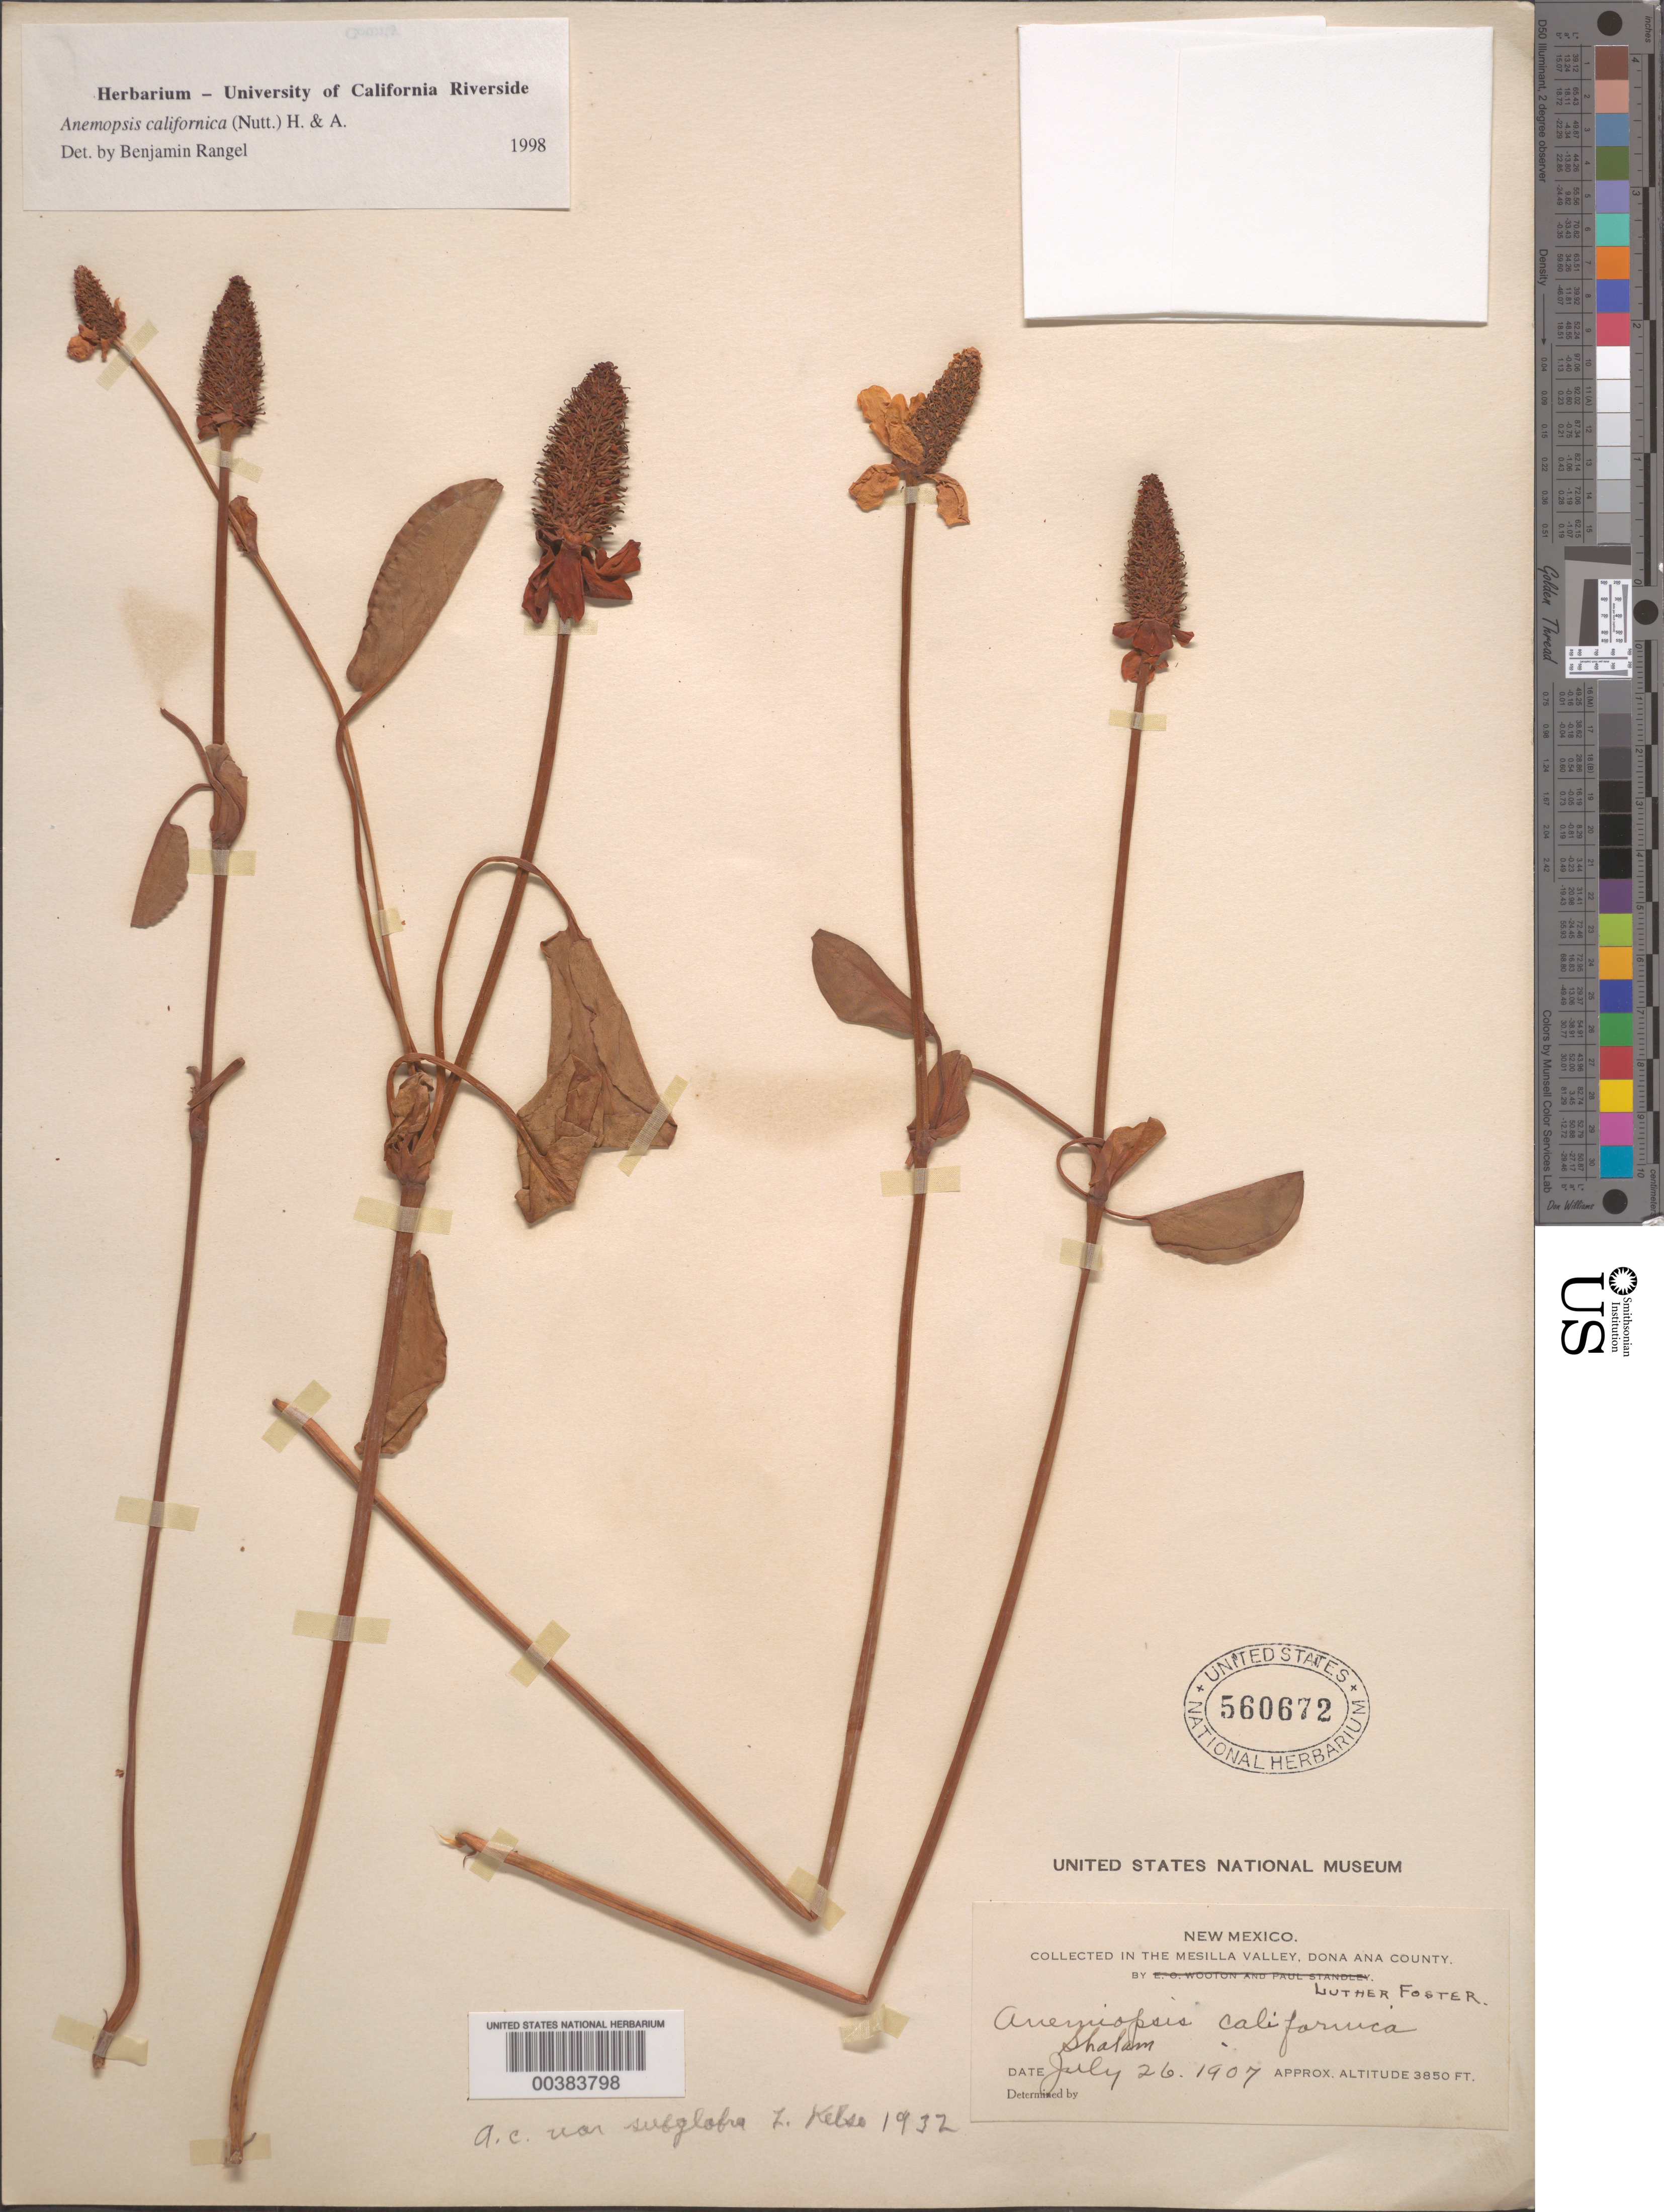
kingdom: Plantae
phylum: Tracheophyta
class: Magnoliopsida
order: Piperales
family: Saururaceae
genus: Anemopsis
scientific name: Anemopsis californica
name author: (Nutt.) Hook. & Arn.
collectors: L. Foster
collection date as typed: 26 Jul 1907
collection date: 1907-07-26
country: United States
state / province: New Mexico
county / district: Dona Ana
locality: Mesilla valley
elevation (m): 1173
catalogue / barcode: US 560672